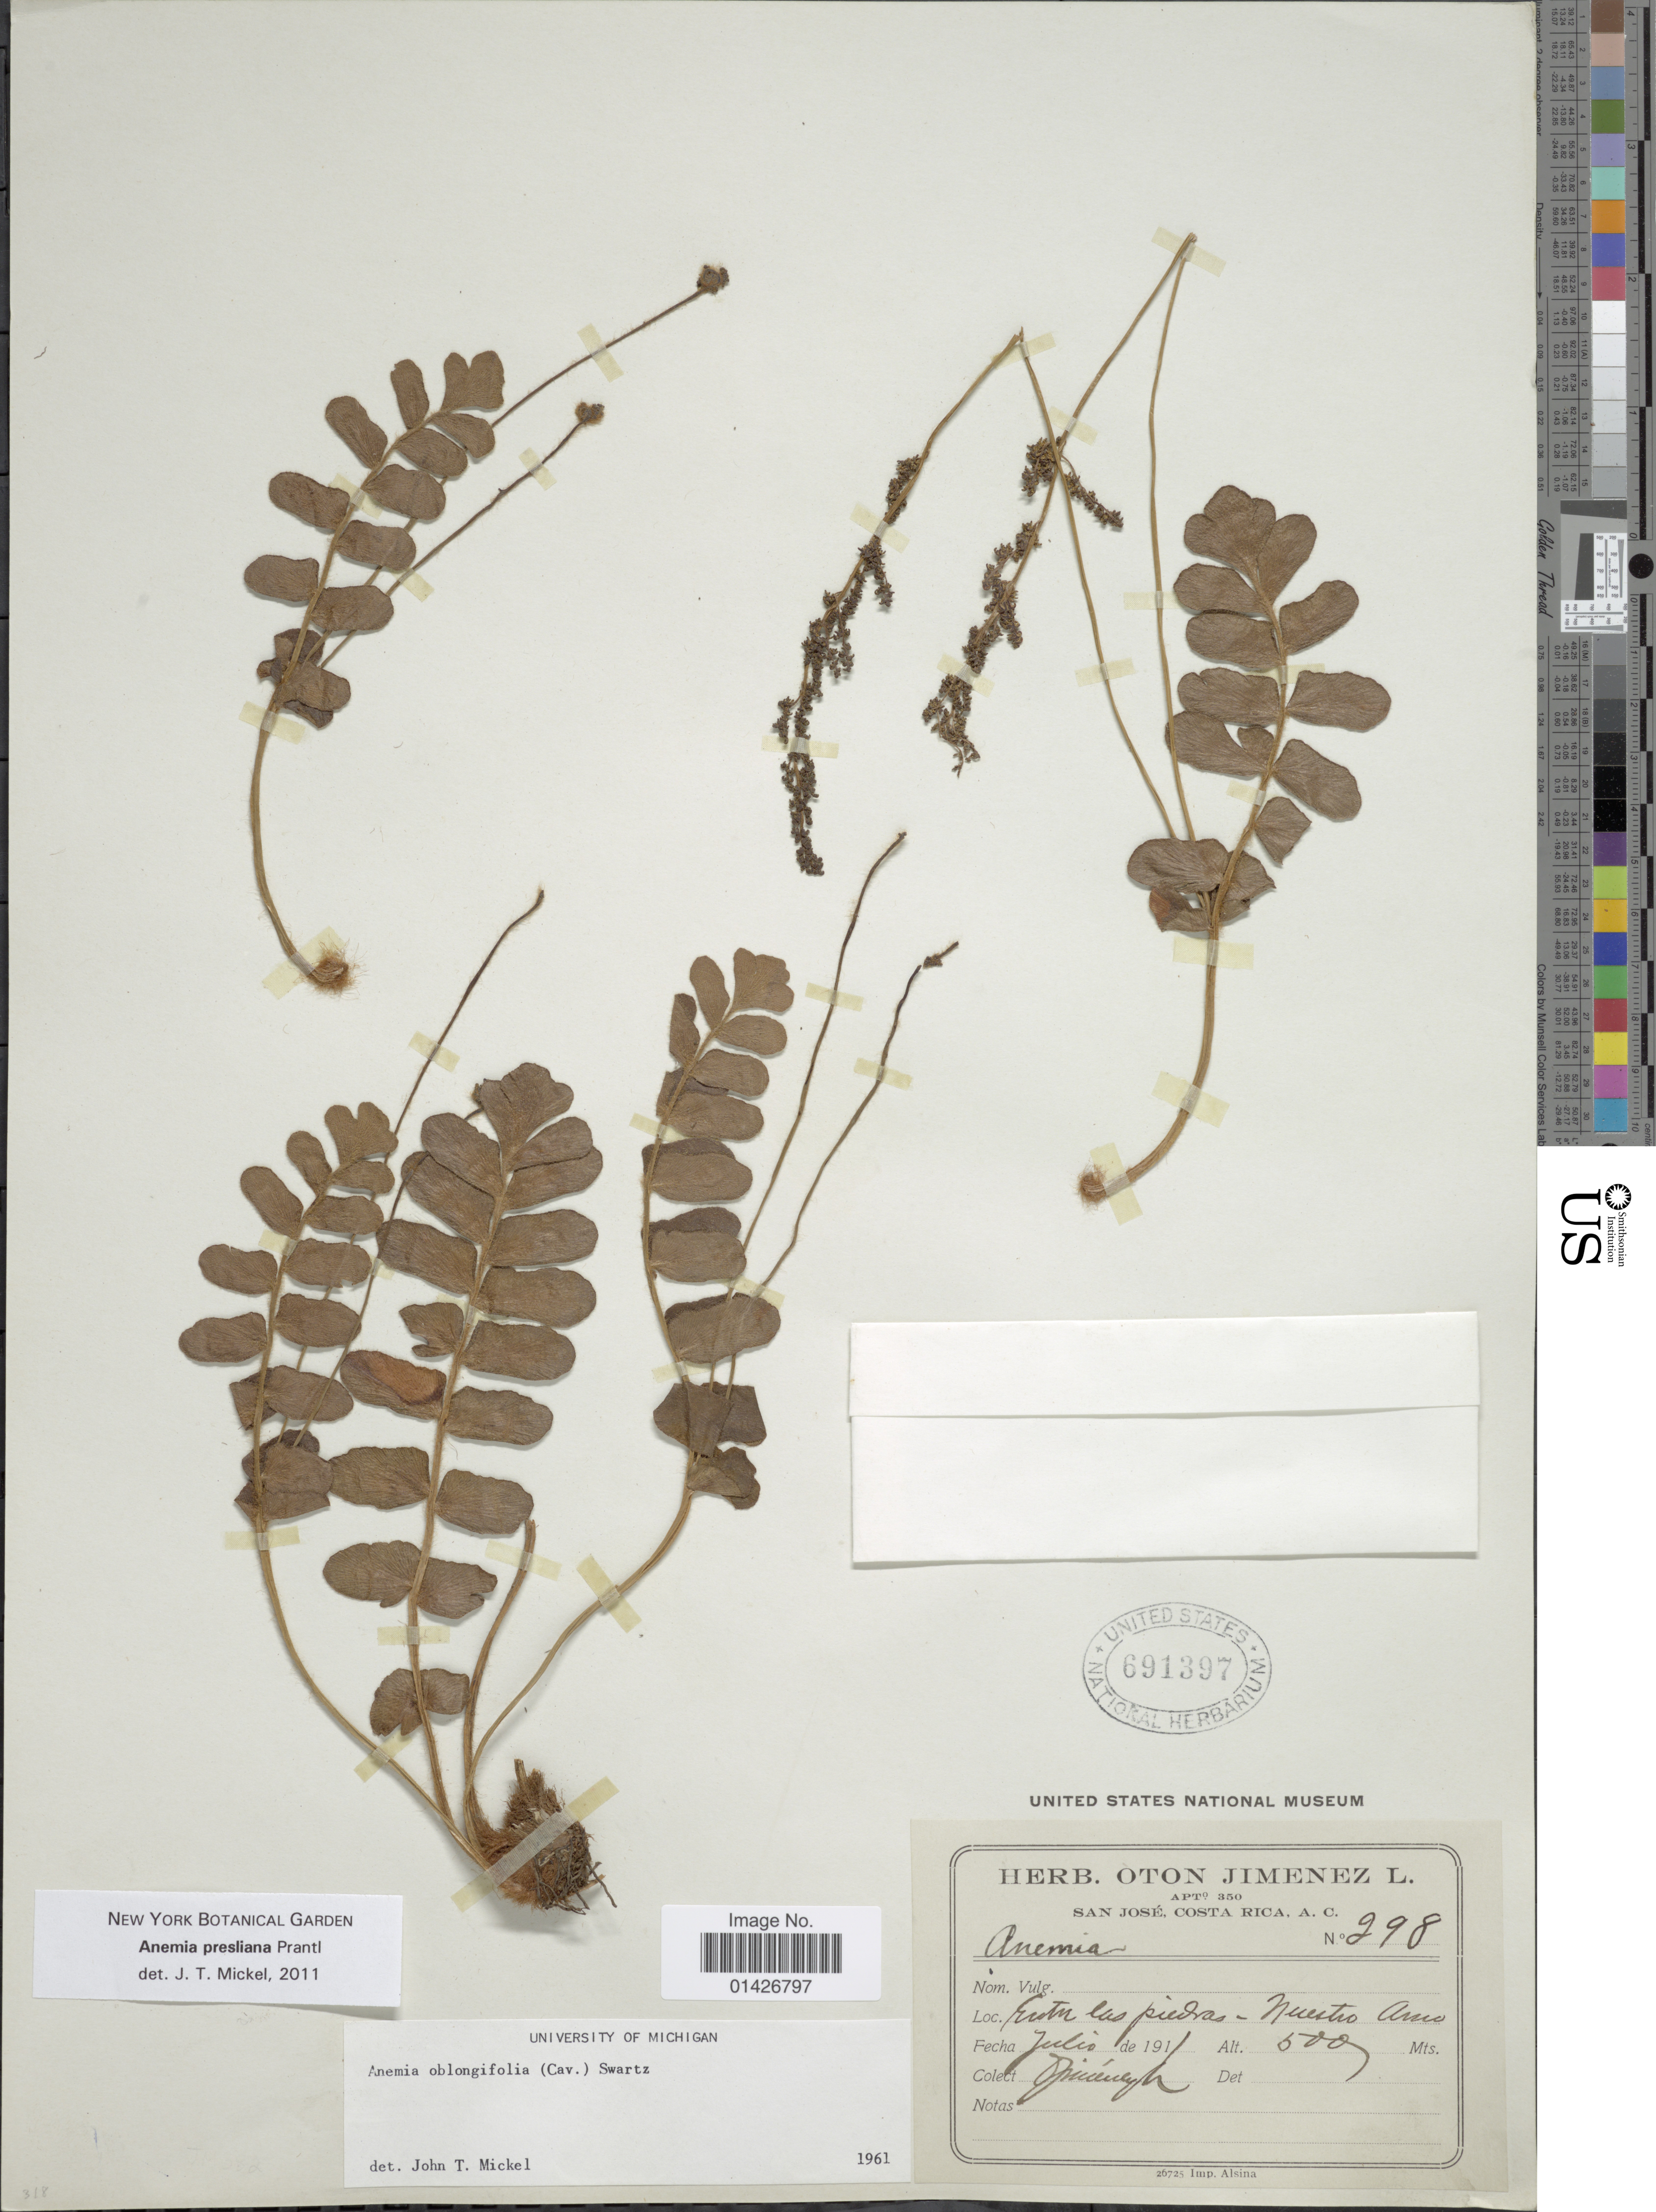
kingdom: Plantae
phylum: Tracheophyta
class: Polypodiopsida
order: Schizaeales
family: Anemiaceae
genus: Anemia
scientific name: Anemia presliana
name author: Prantl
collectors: O. Jimenez L.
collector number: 298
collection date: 1911-07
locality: Entre las piedras - Nuestro Amo [interpreted]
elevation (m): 500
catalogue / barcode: US 691397